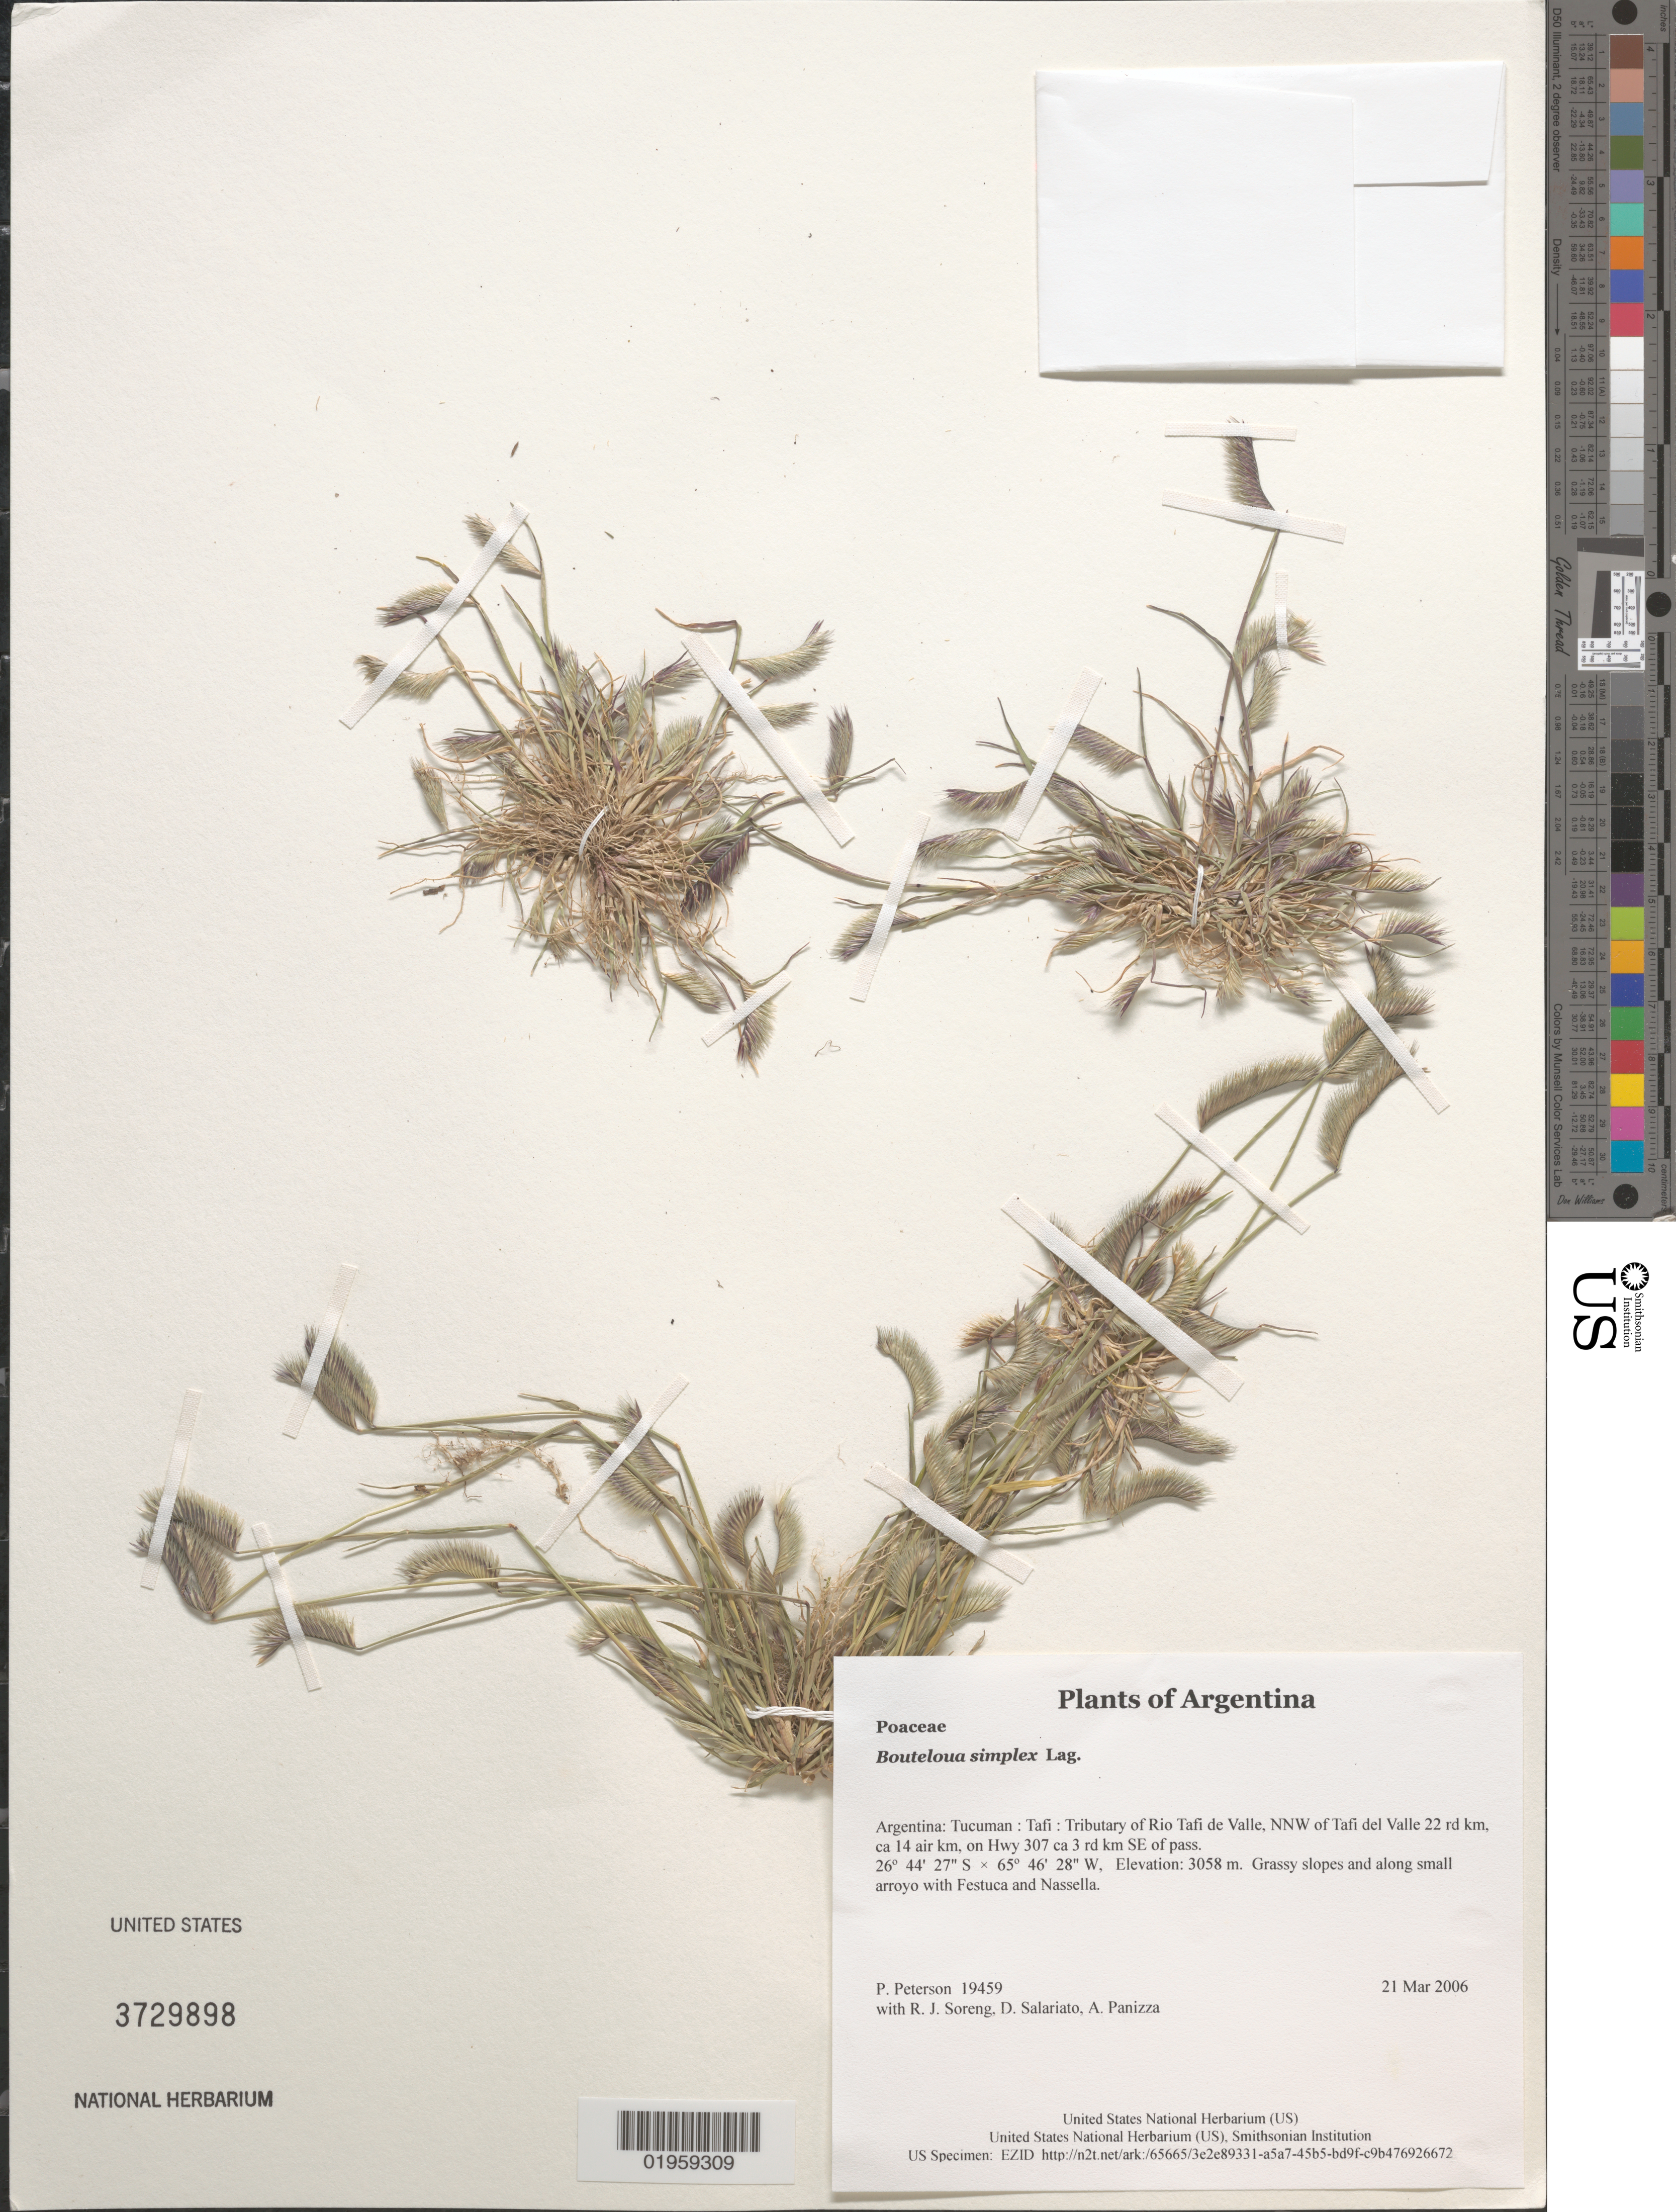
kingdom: Plantae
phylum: Tracheophyta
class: Liliopsida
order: Poales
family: Poaceae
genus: Bouteloua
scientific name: Bouteloua simplex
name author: Lag.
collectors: P. M. Peterson, R. J. Soreng, D. Salariato & A. Panizza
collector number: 19459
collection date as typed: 21 Mar 2006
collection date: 2006-03-21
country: Argentina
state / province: Tucuman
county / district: Tafi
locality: Tributary of Rio Tafi de Valle, NNW of Tafi del Valle 22 rd km, ca 14 air km, on Hwy 307 ca 3 rd km SE of pass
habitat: Grassy slopes and along small arroyo with Festuca and Nassella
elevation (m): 3058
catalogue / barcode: US 3729898